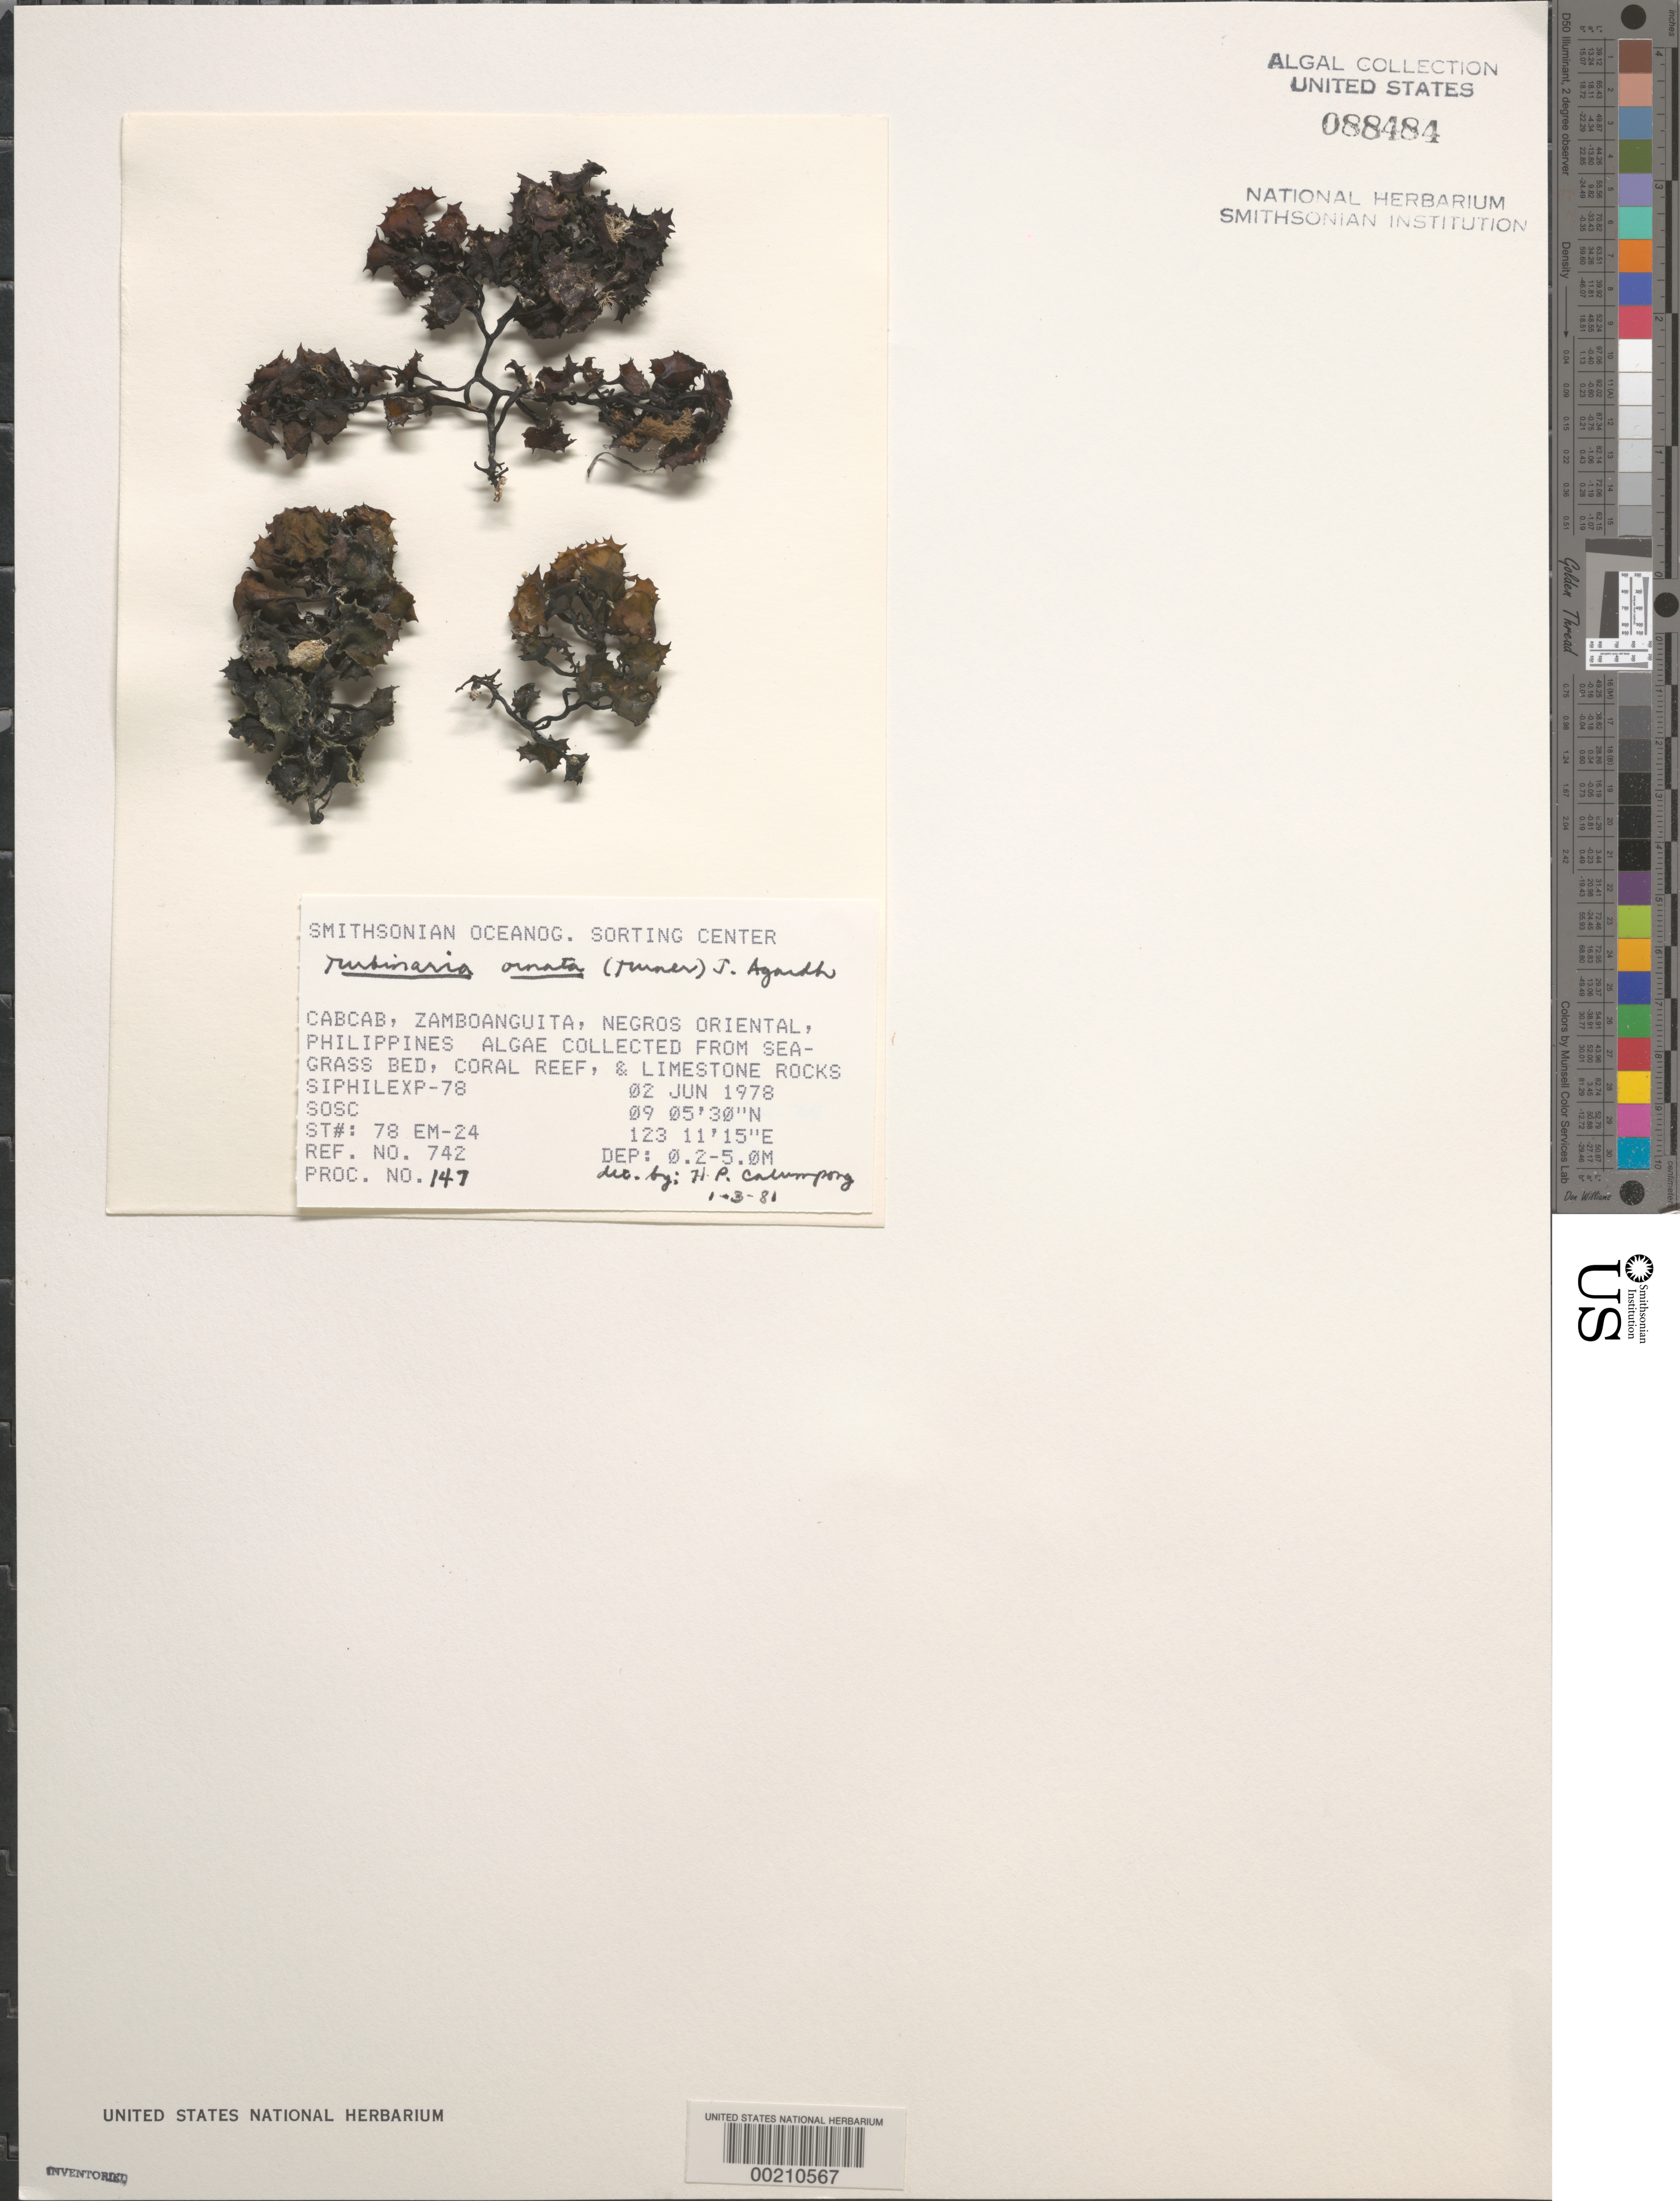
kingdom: Chromista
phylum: Ochrophyta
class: Phaeophyceae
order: Fucales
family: Sargassaceae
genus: Turbinaria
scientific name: Turbinaria ornata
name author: (Turner) J. Agardh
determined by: Calumpong, H. P.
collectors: SOSC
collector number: Station 78 Em-24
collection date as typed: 02 Jun 1978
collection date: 1978-06-02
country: Philippines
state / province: Central Visayas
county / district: Negros Oriental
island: Negros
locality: Cabcab, Zamboanguita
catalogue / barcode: US 88484